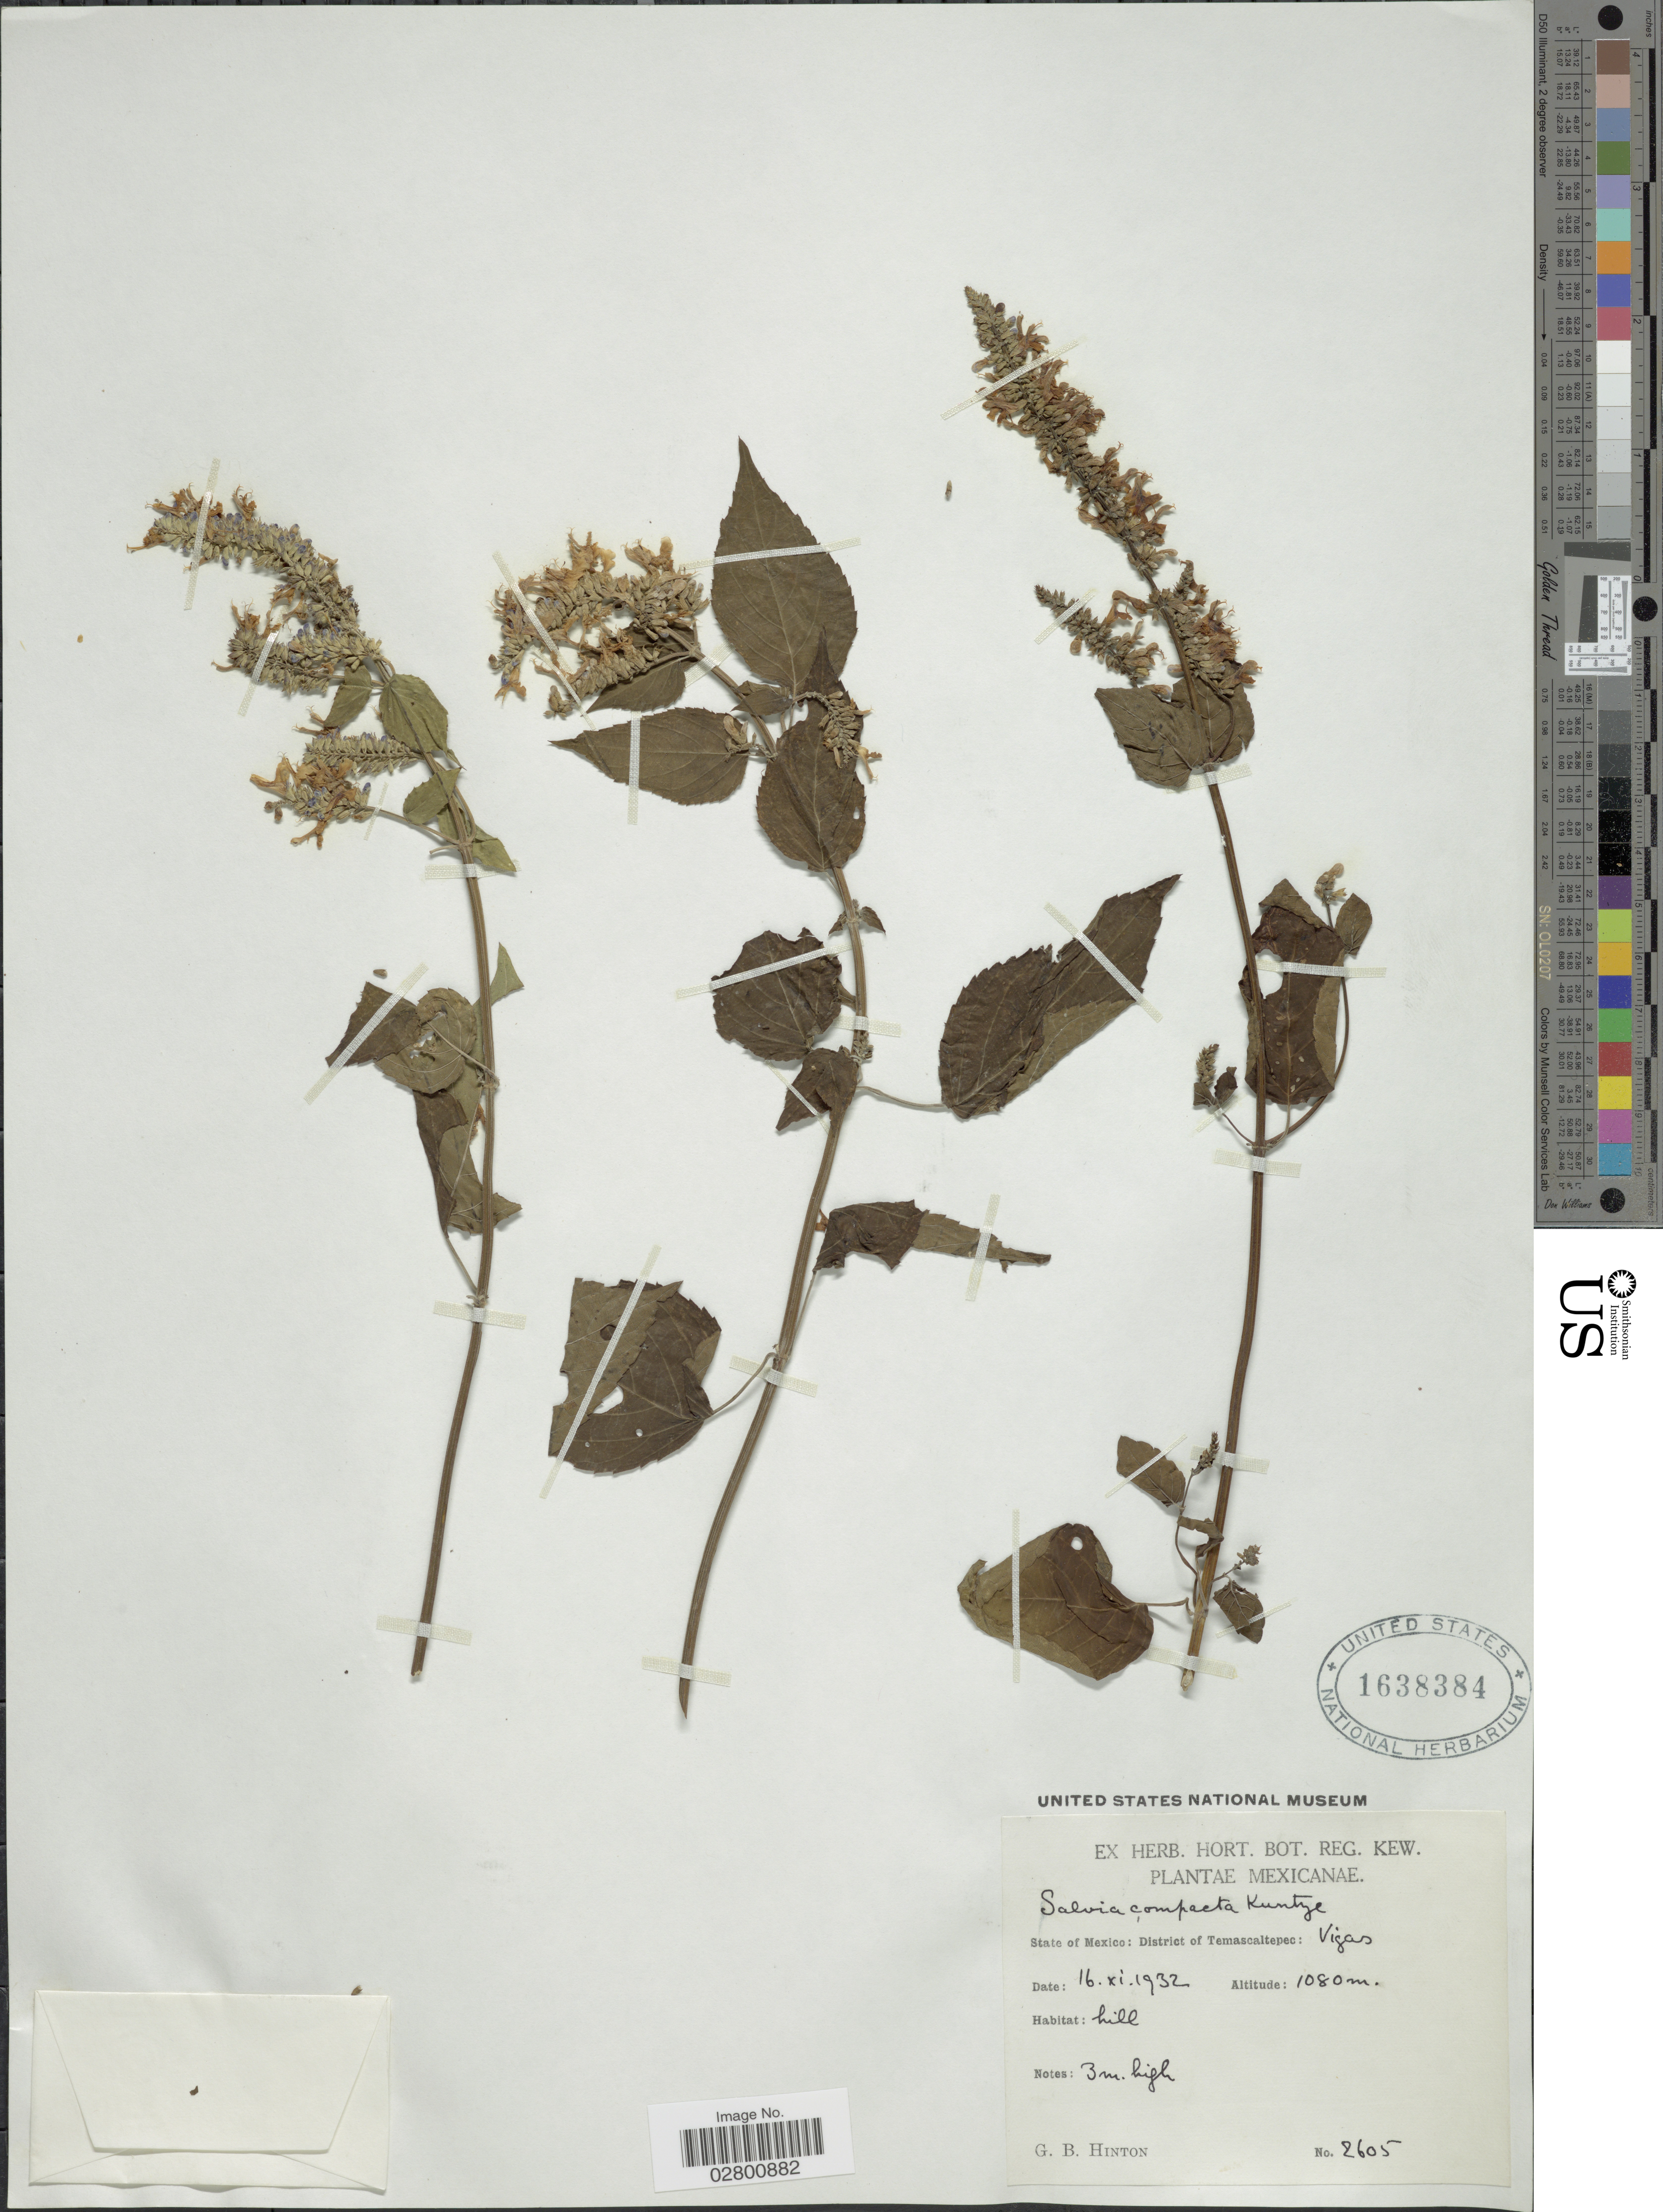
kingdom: Plantae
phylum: Tracheophyta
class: Magnoliopsida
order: Lamiales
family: Lamiaceae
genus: Salvia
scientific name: Salvia compacta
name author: Kuntze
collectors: G. B. Hinton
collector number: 2605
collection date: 1932-11-16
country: Mexico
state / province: México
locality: District of Temascaltepec: Vigas.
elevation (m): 1080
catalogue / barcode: US 1638384